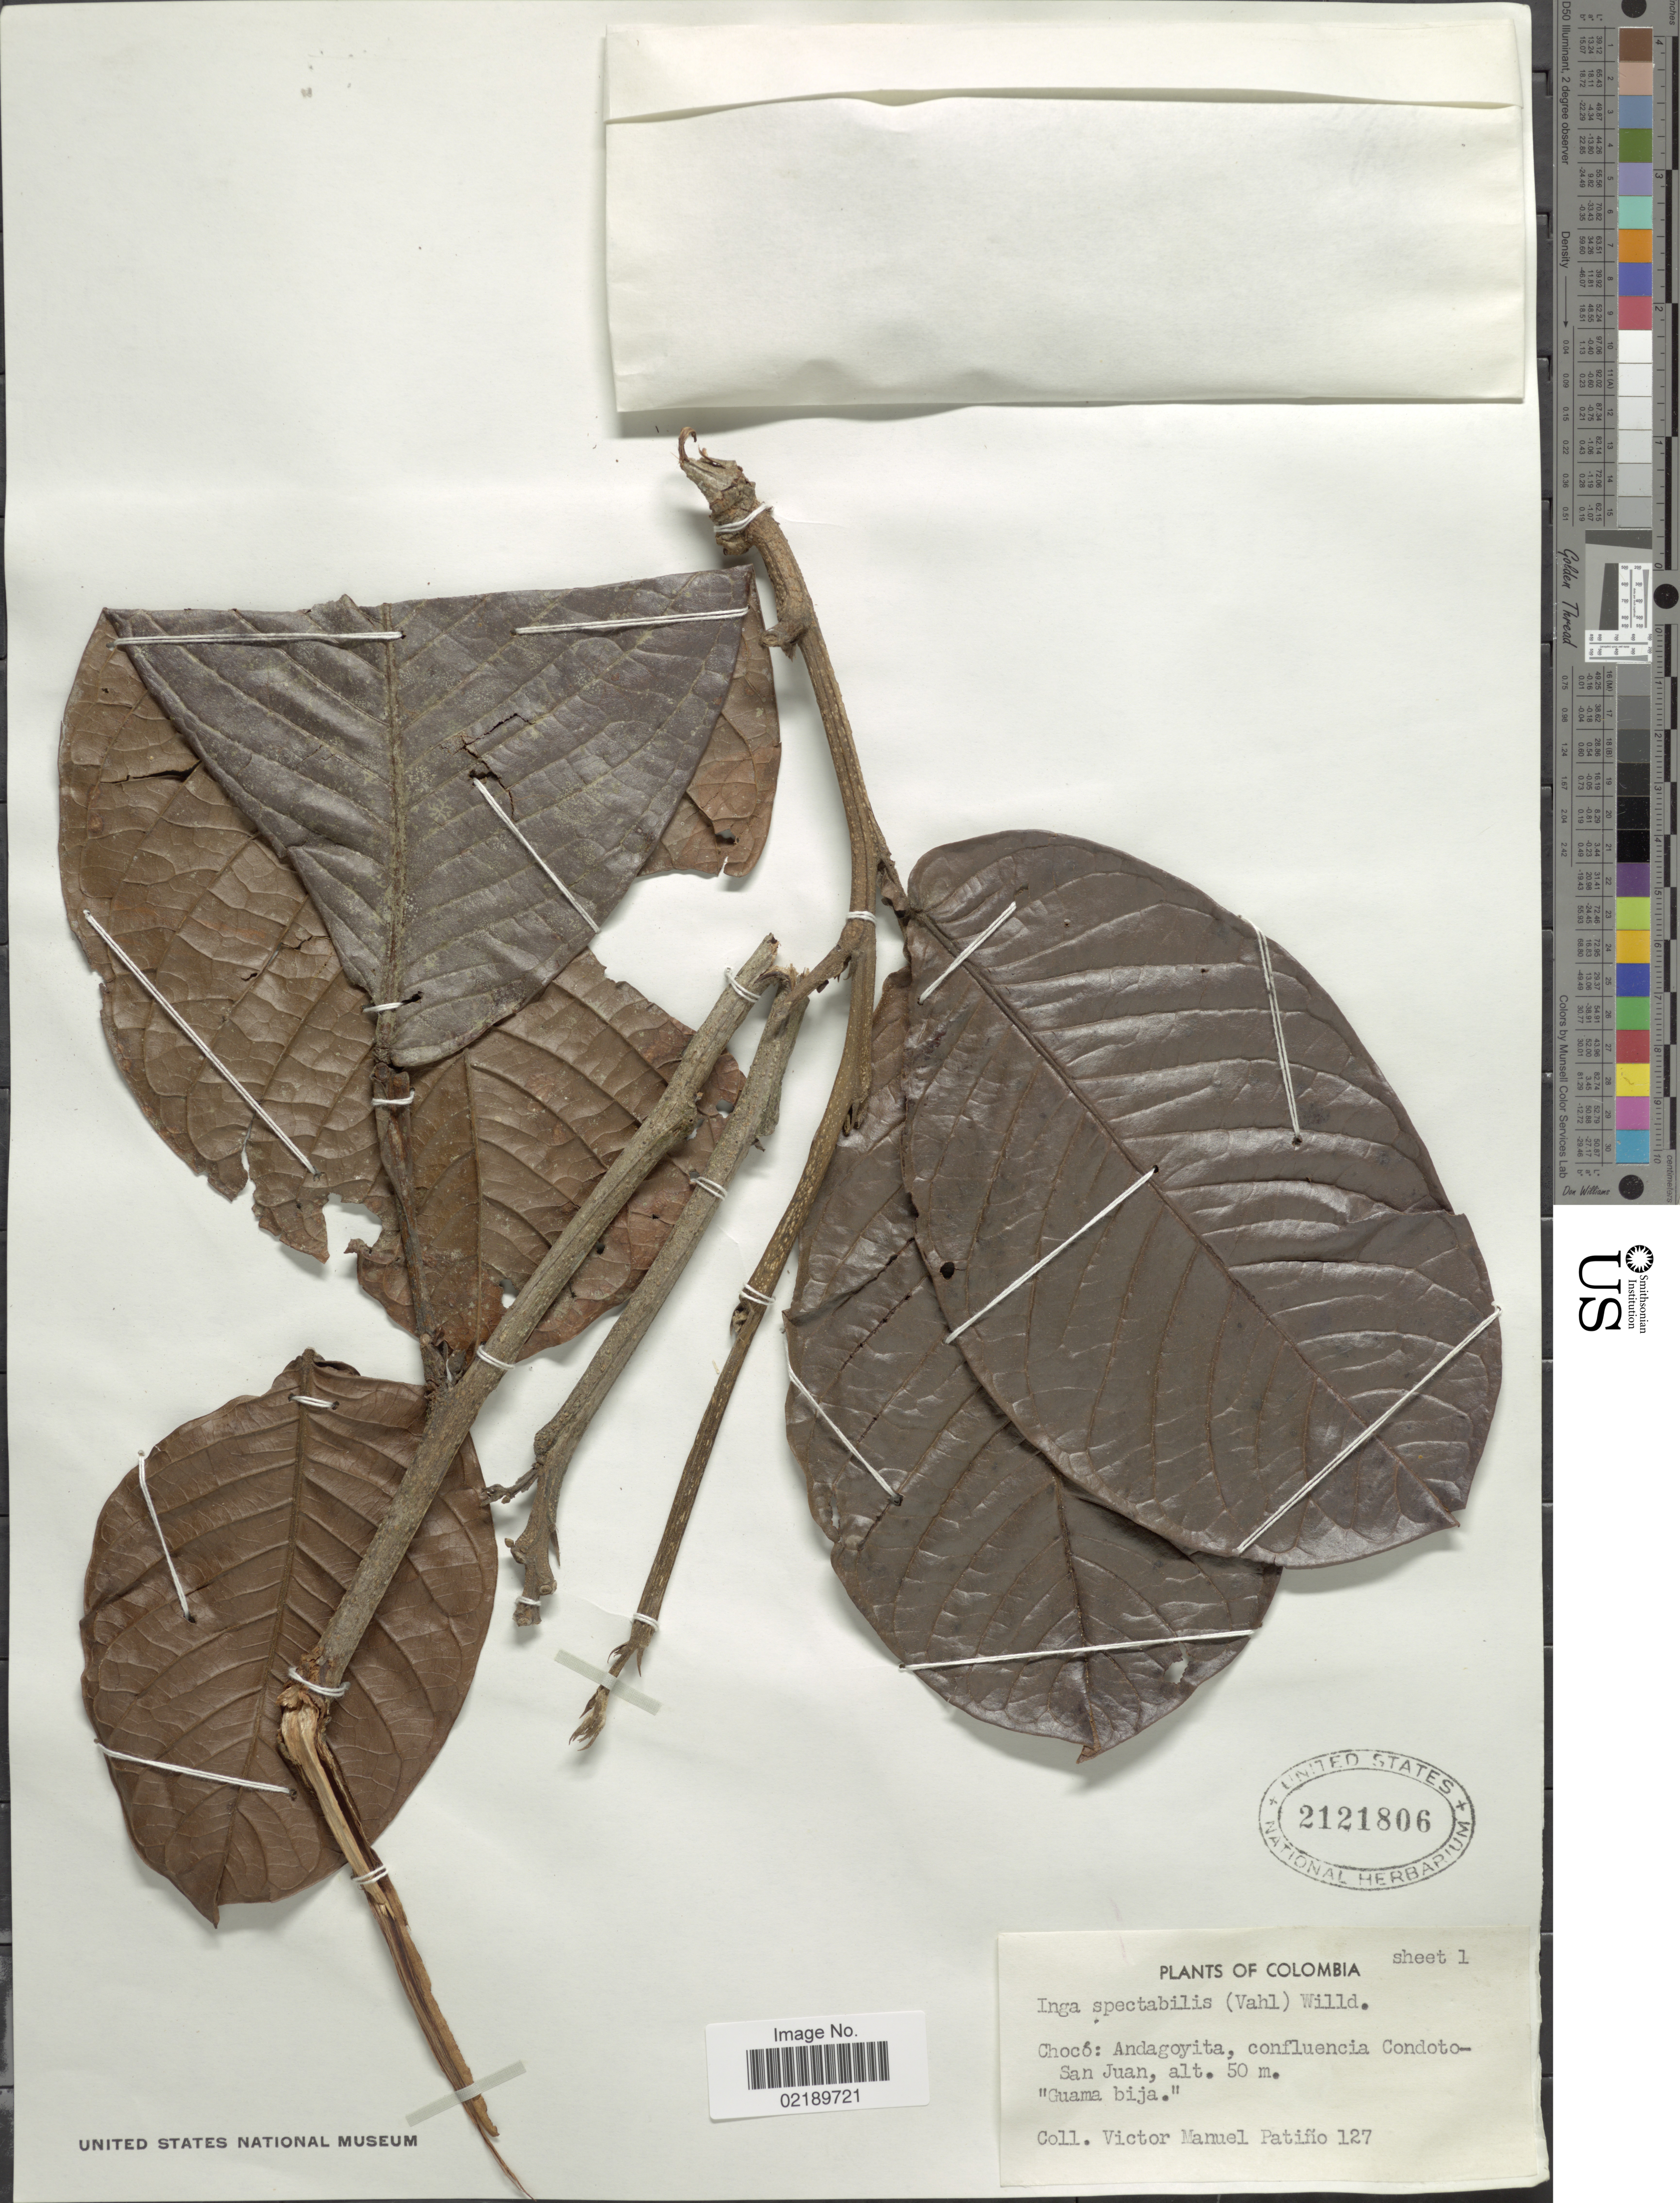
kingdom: Plantae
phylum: Tracheophyta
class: Magnoliopsida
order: Fabales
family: Fabaceae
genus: Inga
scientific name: Inga spectabilis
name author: (Vahl) Willd.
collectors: V. M. Patiño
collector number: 127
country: Colombia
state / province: Chocó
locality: Chocó: Andagoyita, confluencia Condoto-San Juan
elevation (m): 50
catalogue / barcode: US 2121806